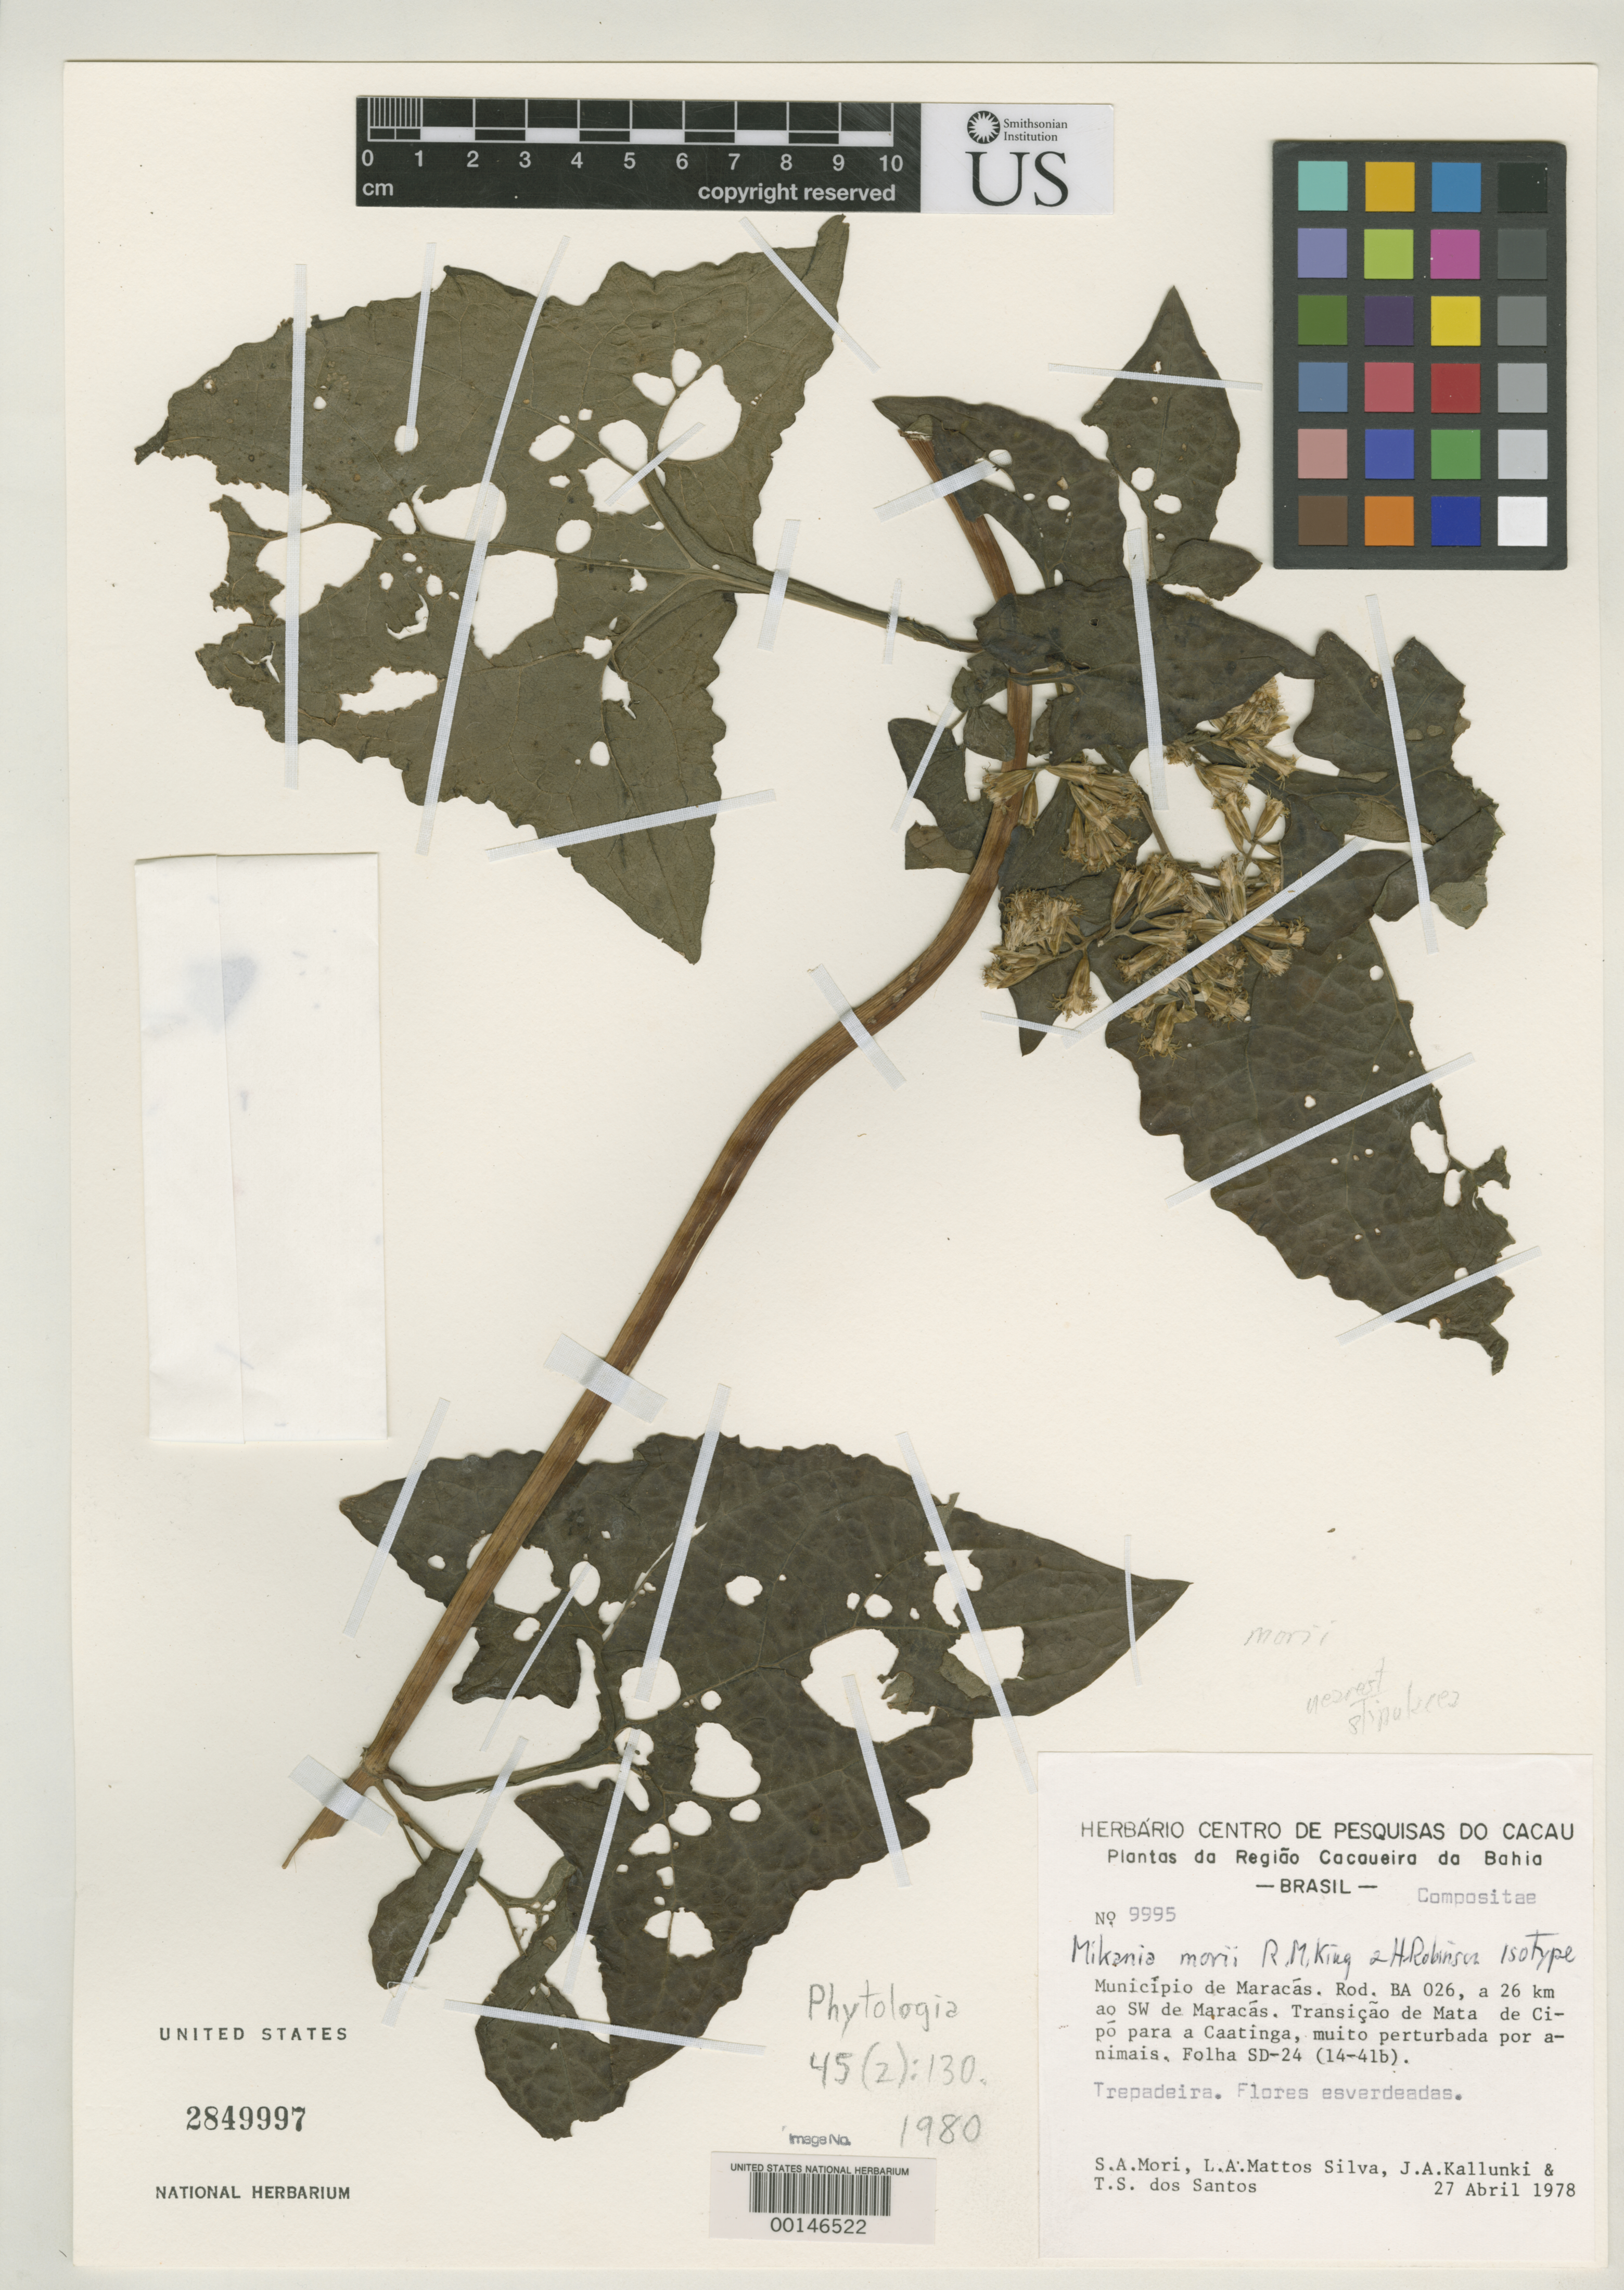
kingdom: Plantae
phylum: Tracheophyta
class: Magnoliopsida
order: Asterales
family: Asteraceae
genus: Mikania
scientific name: Mikania morii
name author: R.M. King & H. Rob.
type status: Isotype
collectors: S. Mori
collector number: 9995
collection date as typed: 27 Apr 1978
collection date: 1978-04-27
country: Brazil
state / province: Bahia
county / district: Maracás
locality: Road SW of Maracas.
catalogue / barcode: US 2849997